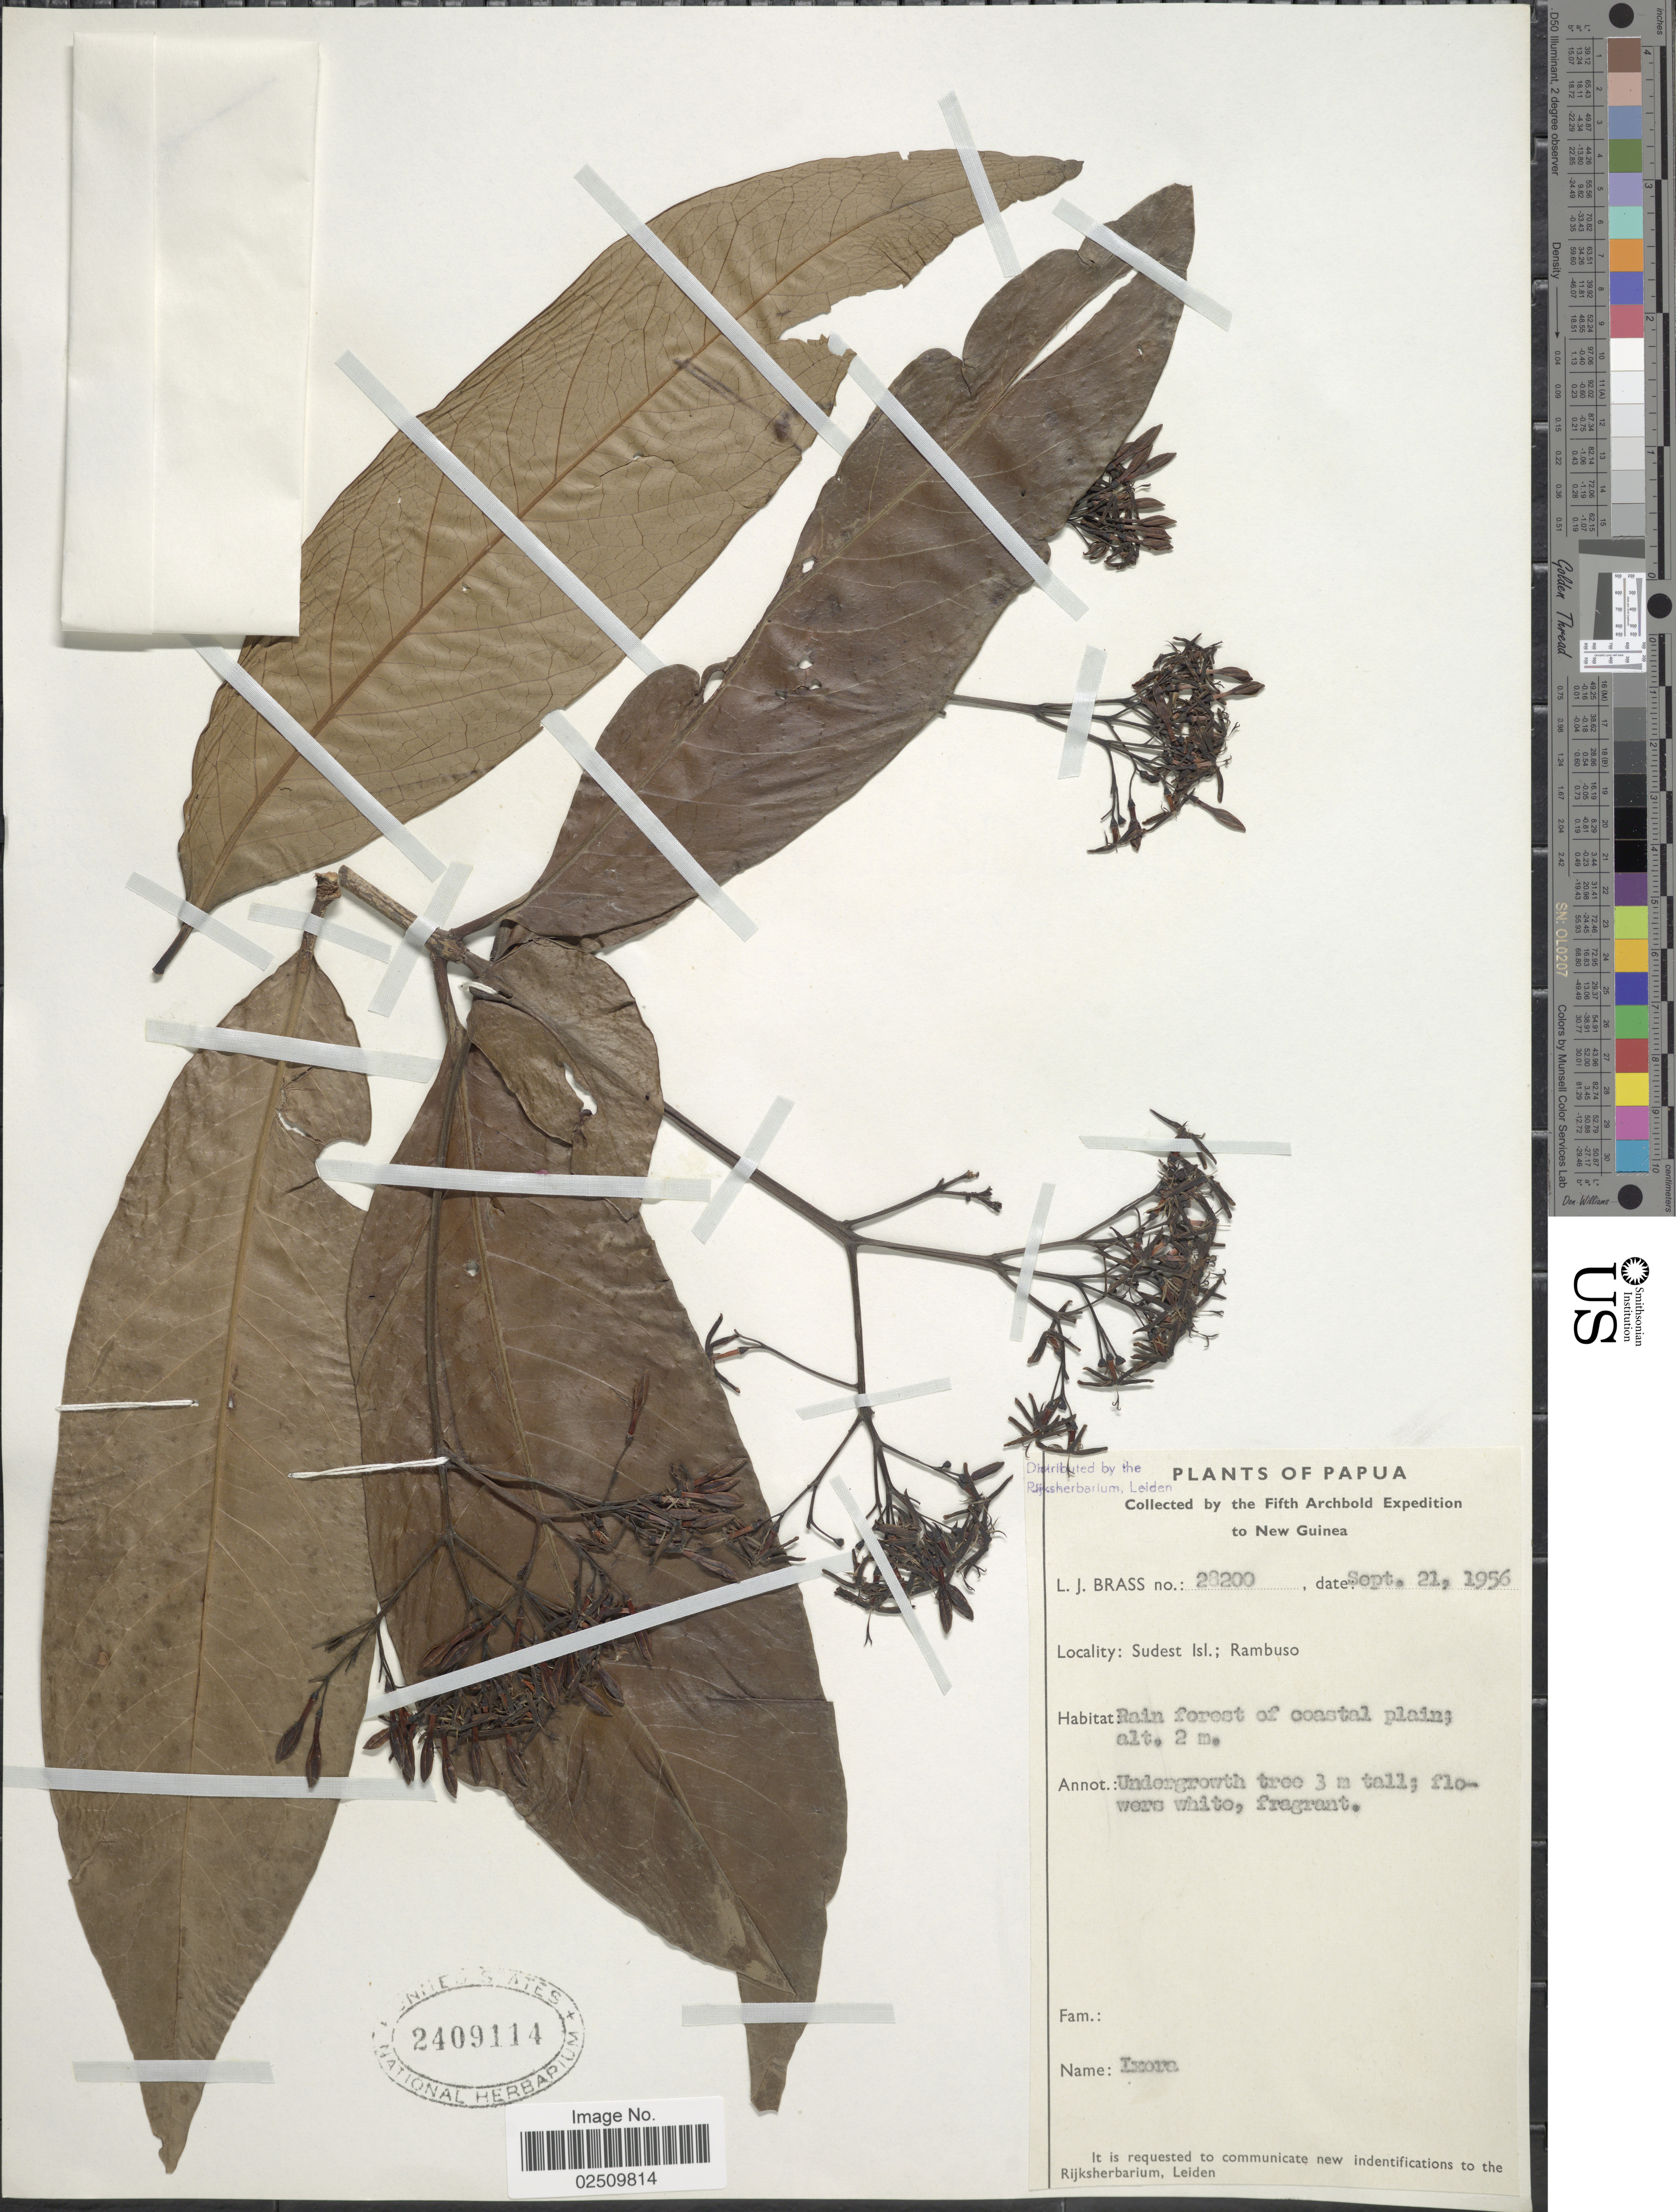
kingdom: Plantae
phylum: Tracheophyta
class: Magnoliopsida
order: Gentianales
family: Rubiaceae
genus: Ixora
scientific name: Ixora sp.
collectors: L. J. Brass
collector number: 28200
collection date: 1956-09-21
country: Papua New Guinea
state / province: Milne Bay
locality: Papua, New Guinea. Sudest Isl.; Rambuso.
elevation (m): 2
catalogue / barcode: US 2409114